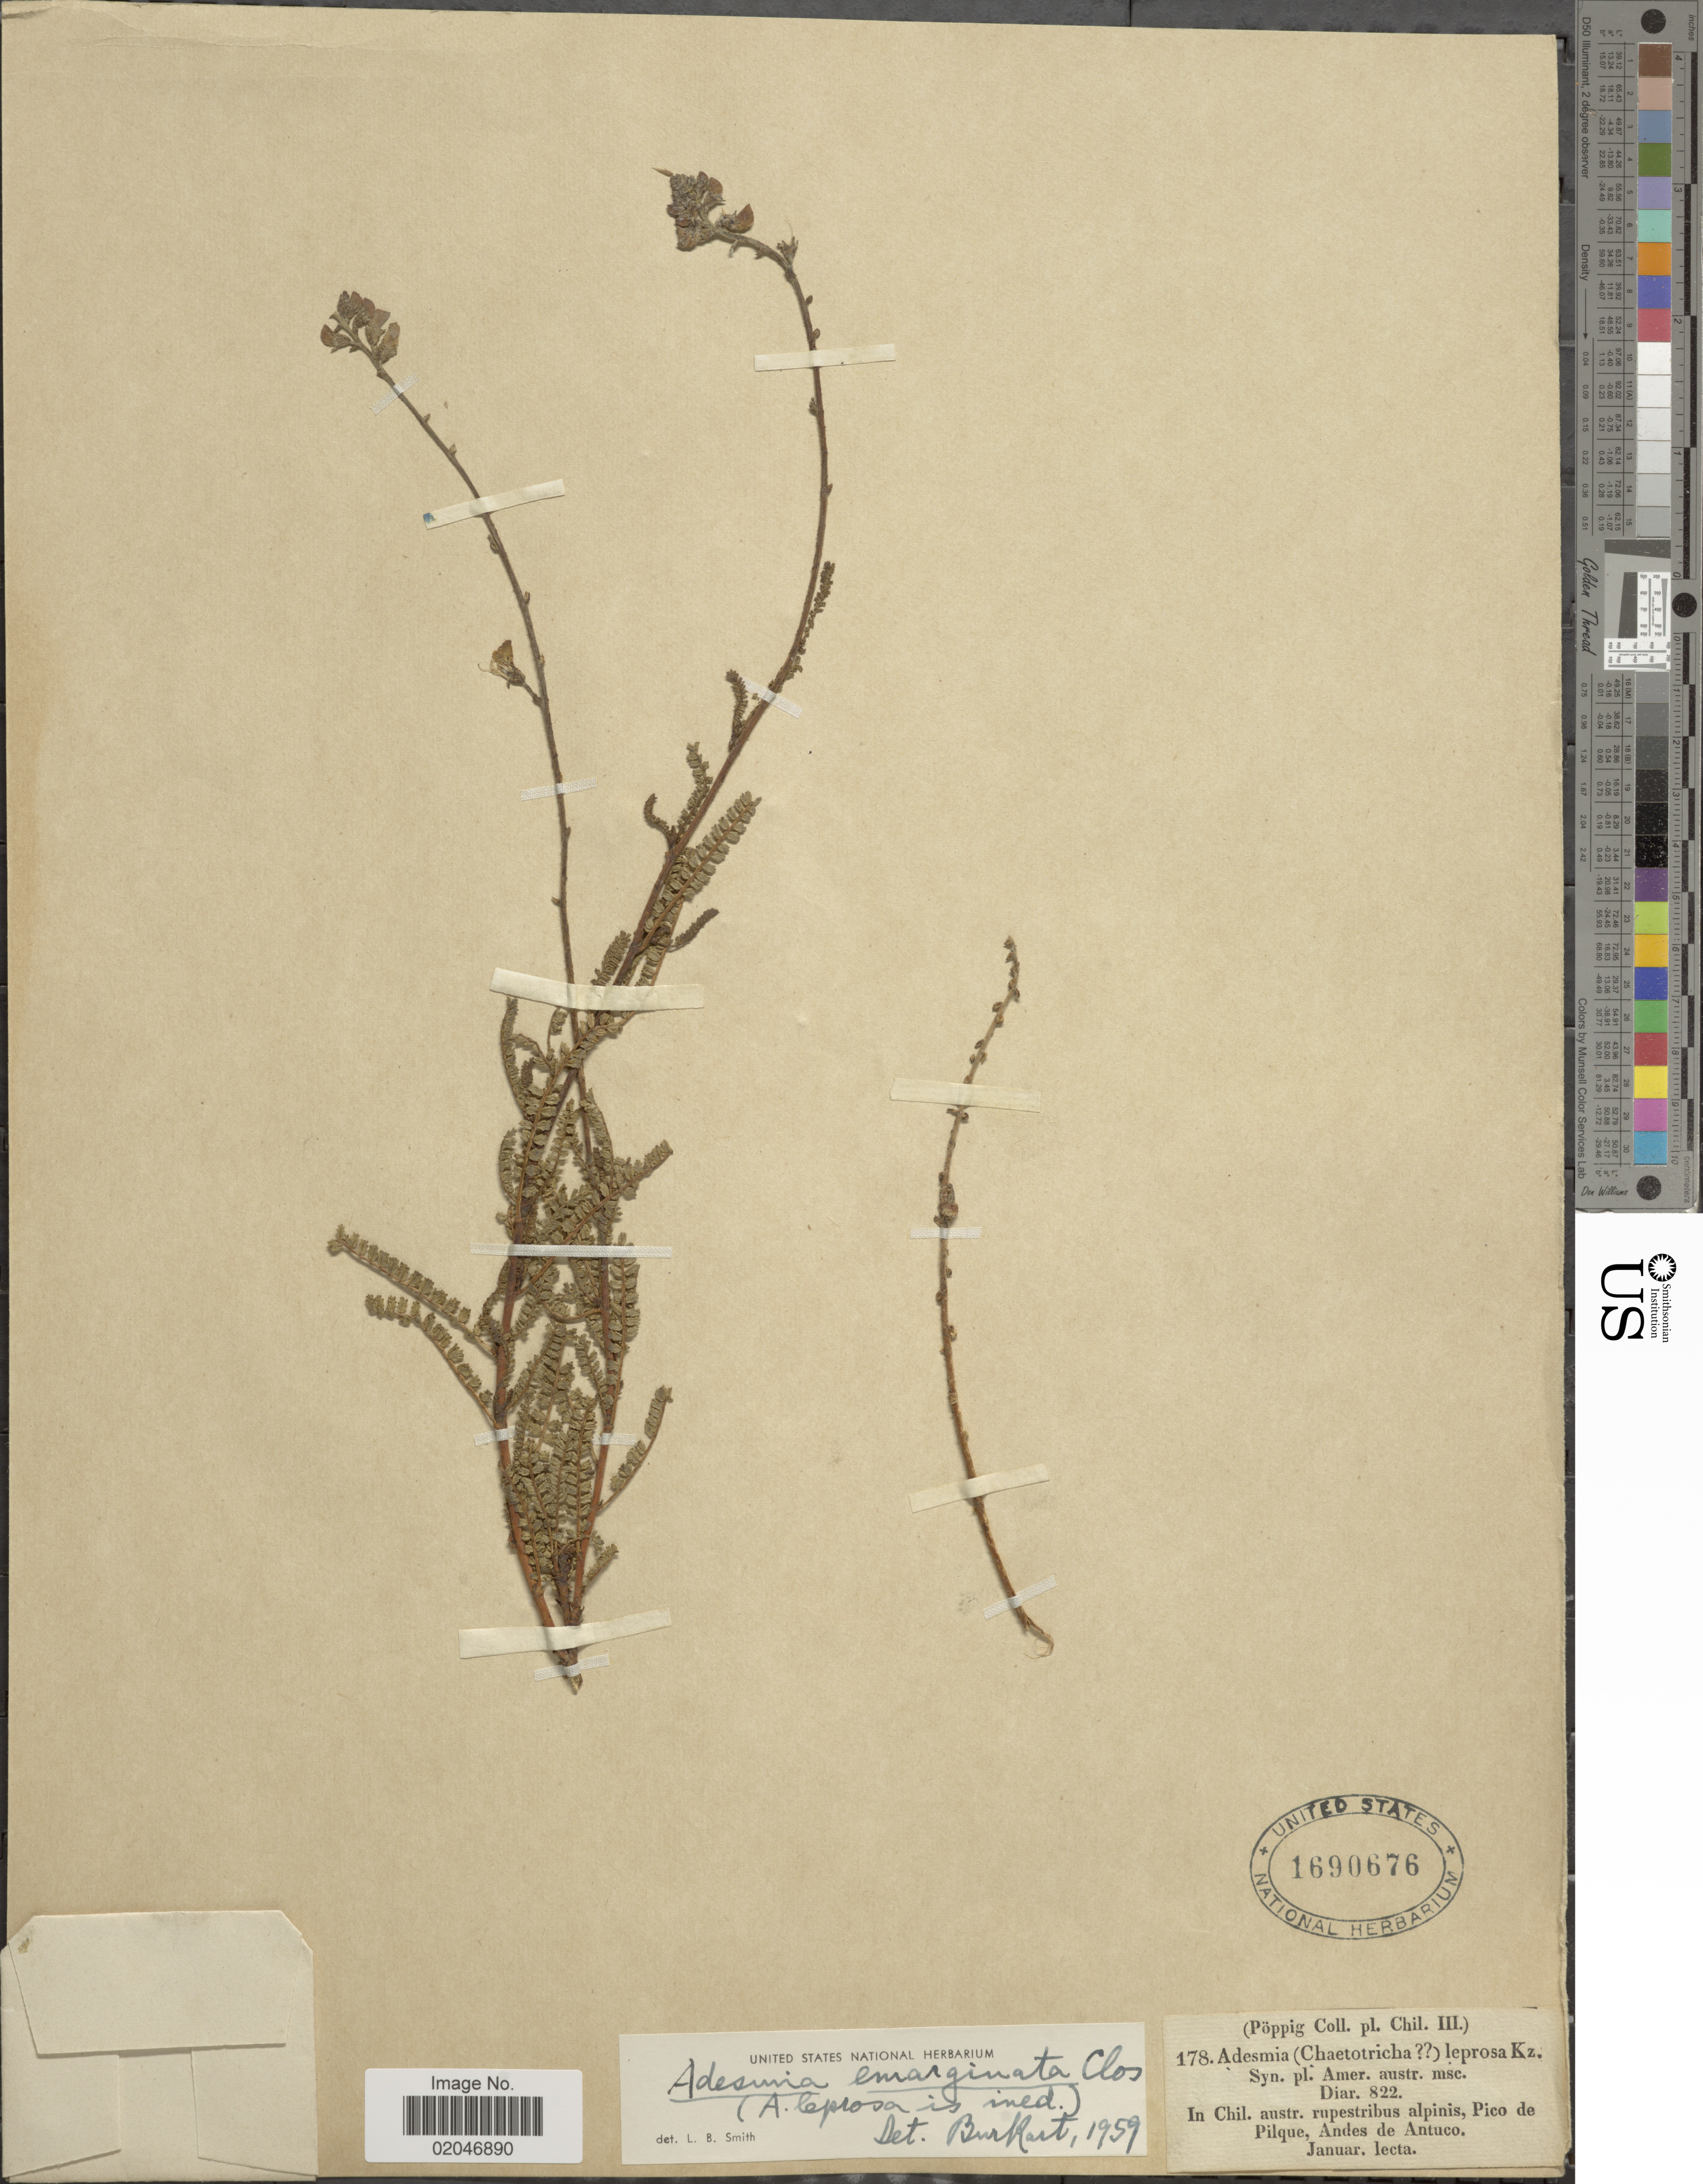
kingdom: Plantae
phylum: Tracheophyta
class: Magnoliopsida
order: Fabales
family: Fabaceae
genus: Adesmia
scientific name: Adesmia emarginata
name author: Clos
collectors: -. Poppig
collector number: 178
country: Chile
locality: Pico de Pilque, Andes de Antuco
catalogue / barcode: US 1690676